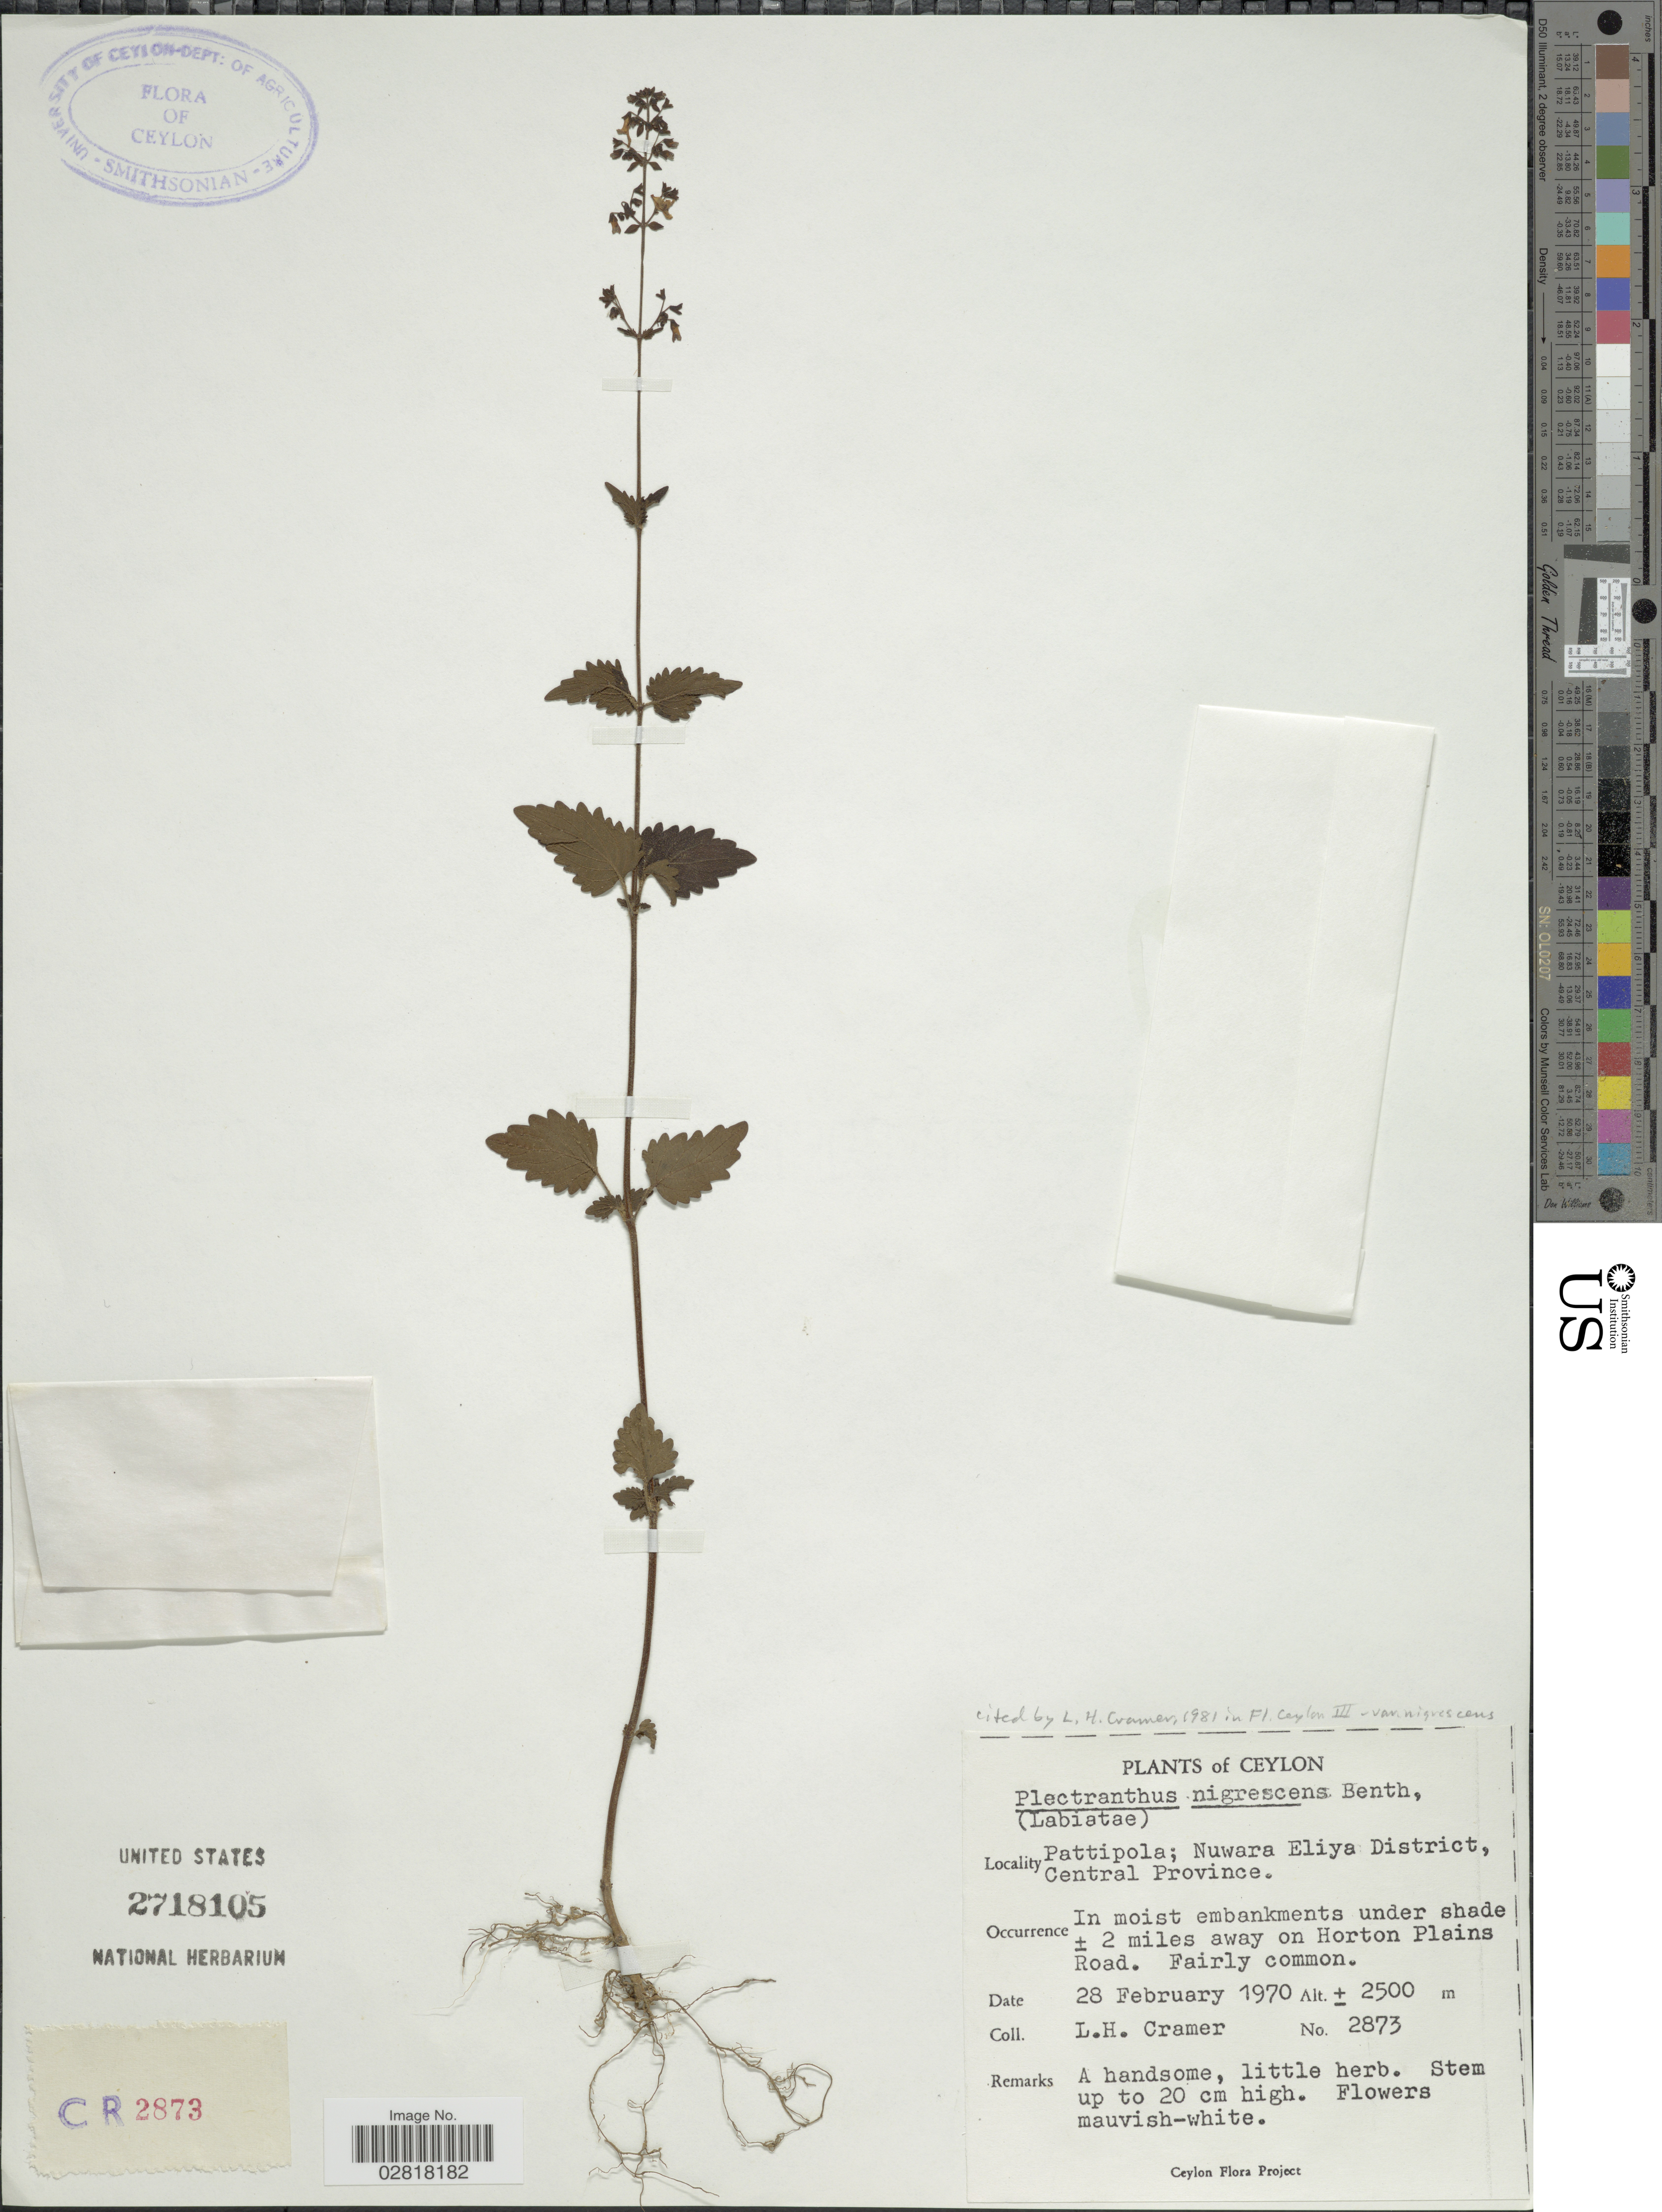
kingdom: Plantae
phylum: Tracheophyta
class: Magnoliopsida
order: Lamiales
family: Lamiaceae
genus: Plectranthus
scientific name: Plectranthus nigrescens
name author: Benth.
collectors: L. H. Cramer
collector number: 2873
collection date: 1970-02-28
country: Sri Lanka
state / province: Central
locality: Ceylon, Pattipola; Nuwara Eliya District, ± 2 miles away on Horton Plains Road.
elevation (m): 2500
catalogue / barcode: US 2718105